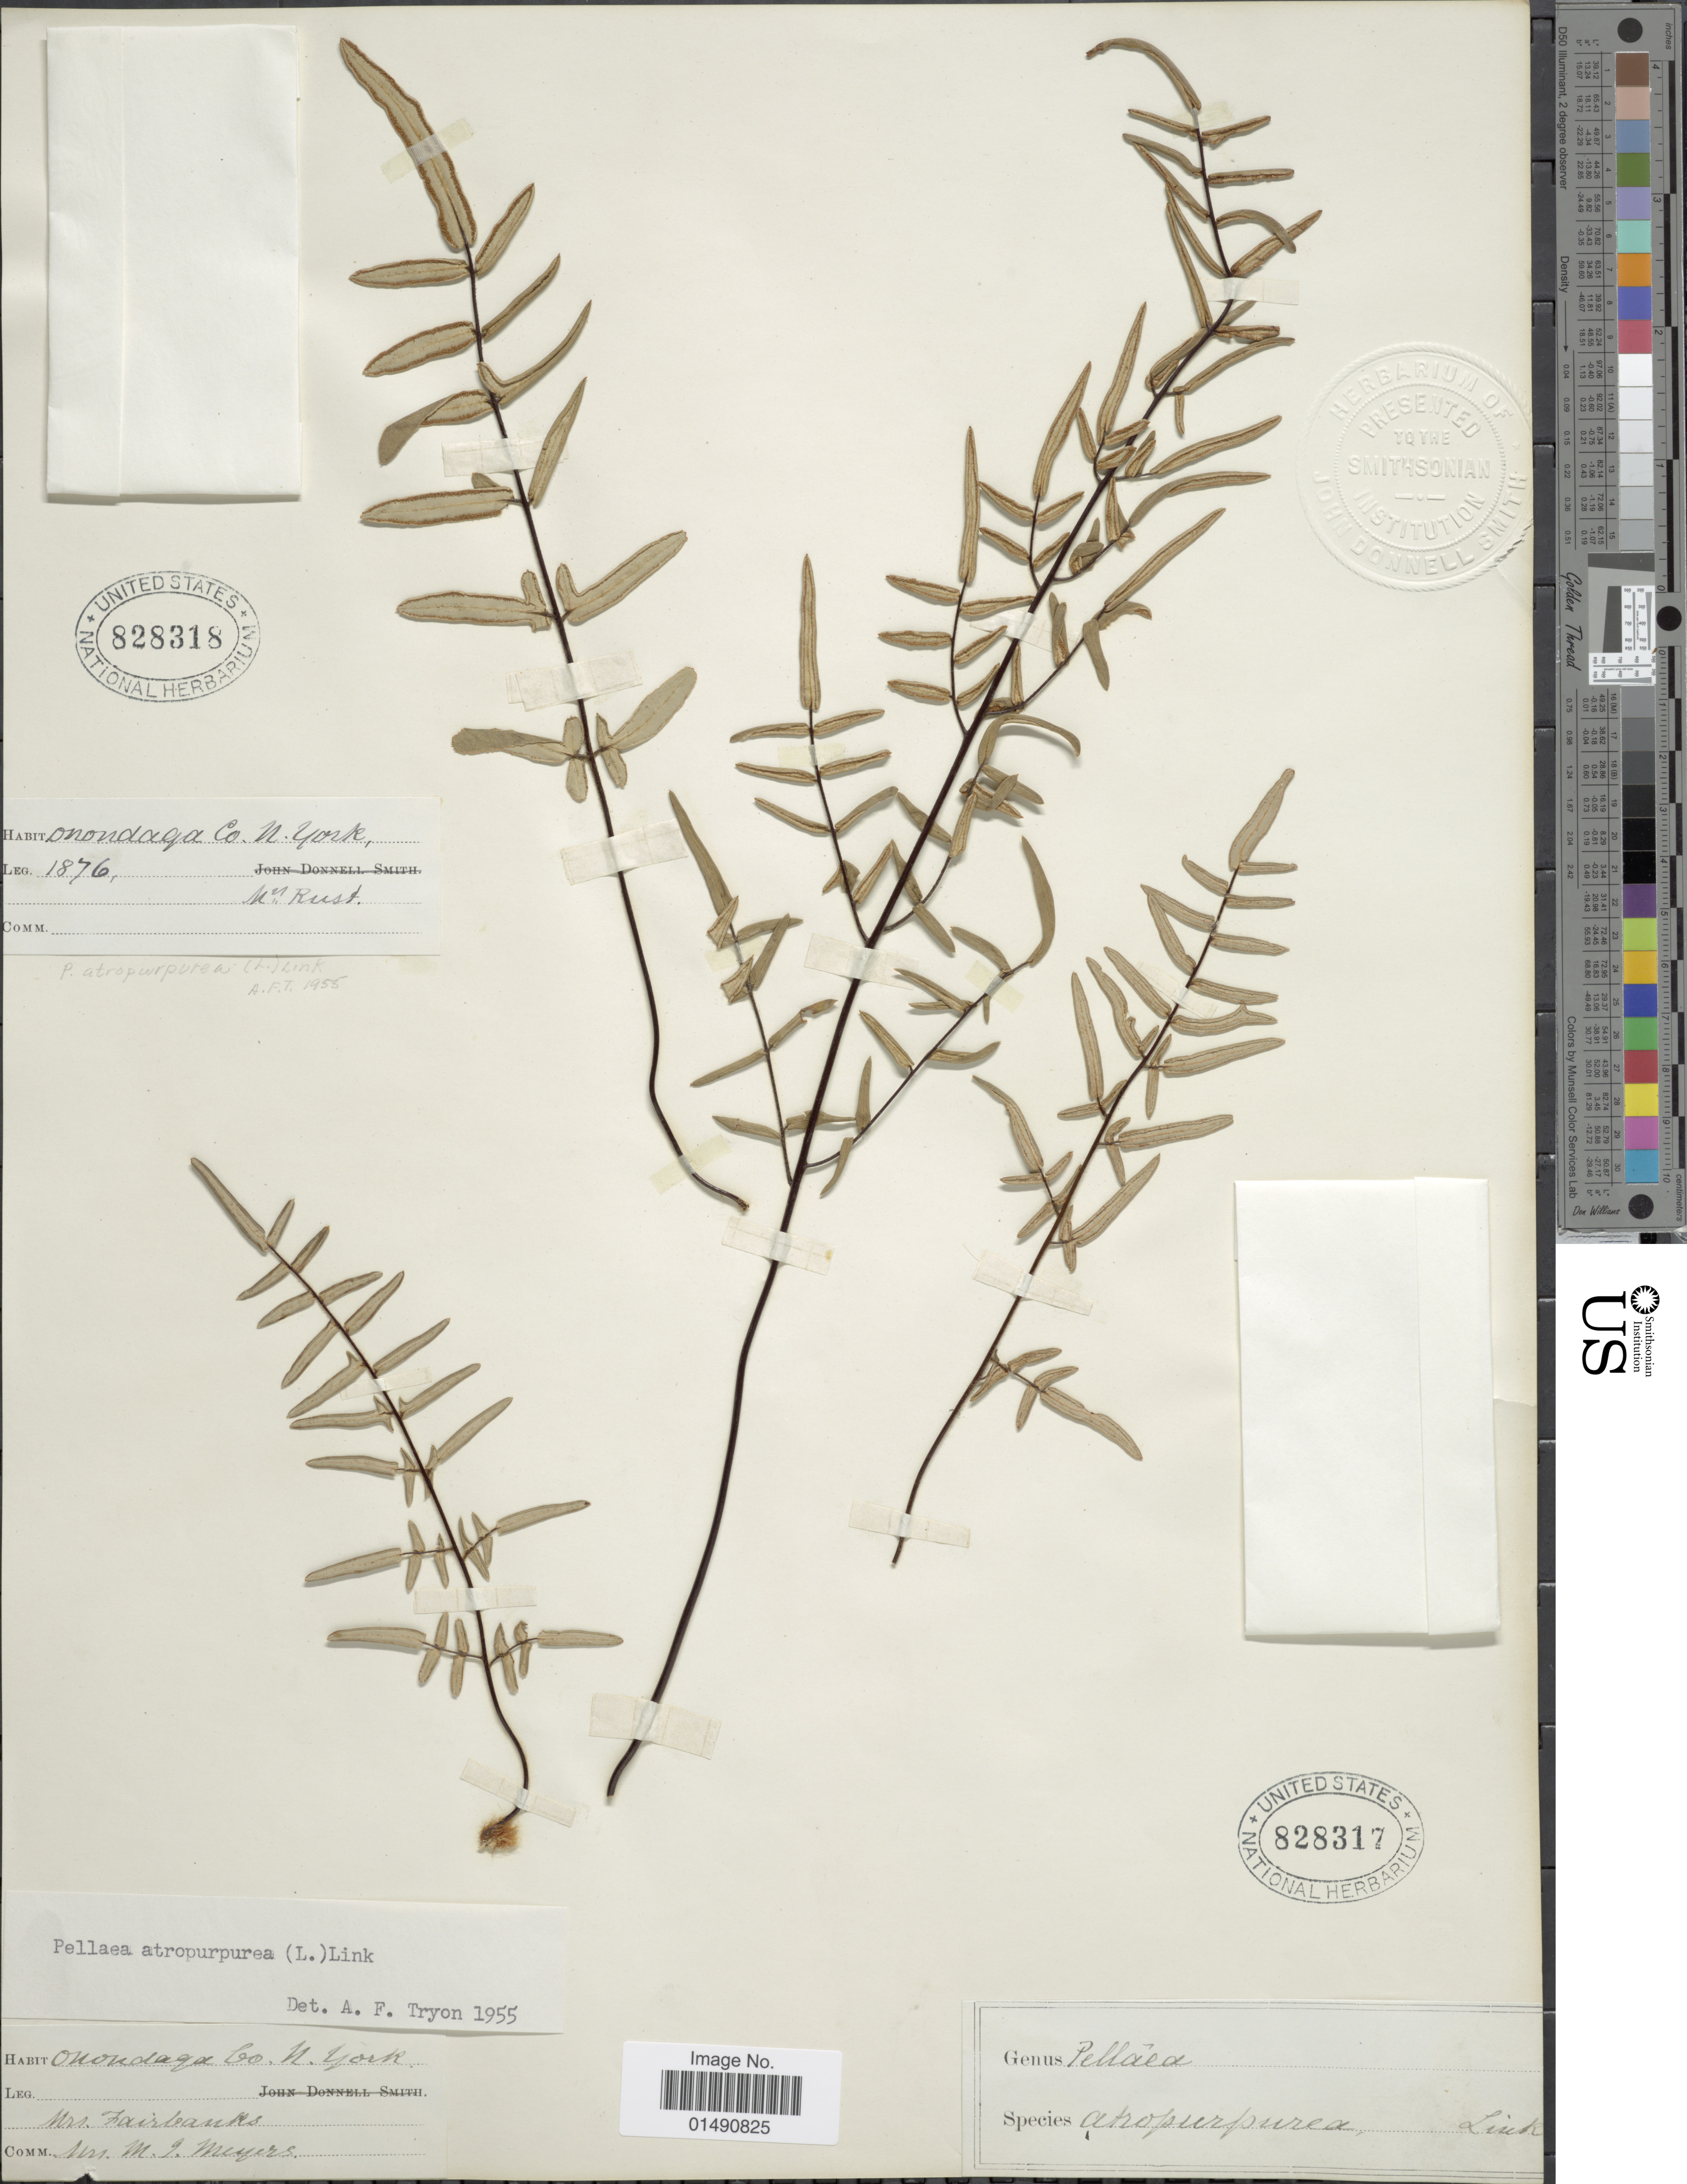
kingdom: Plantae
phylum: Tracheophyta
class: Polypodiopsida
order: Polypodiales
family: Pteridaceae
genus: Pellaea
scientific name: Pellaea atropurpurea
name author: (L.) Link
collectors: J. Donnell Smith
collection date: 1876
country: United States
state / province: New York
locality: Onondaga Co.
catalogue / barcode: US 828318